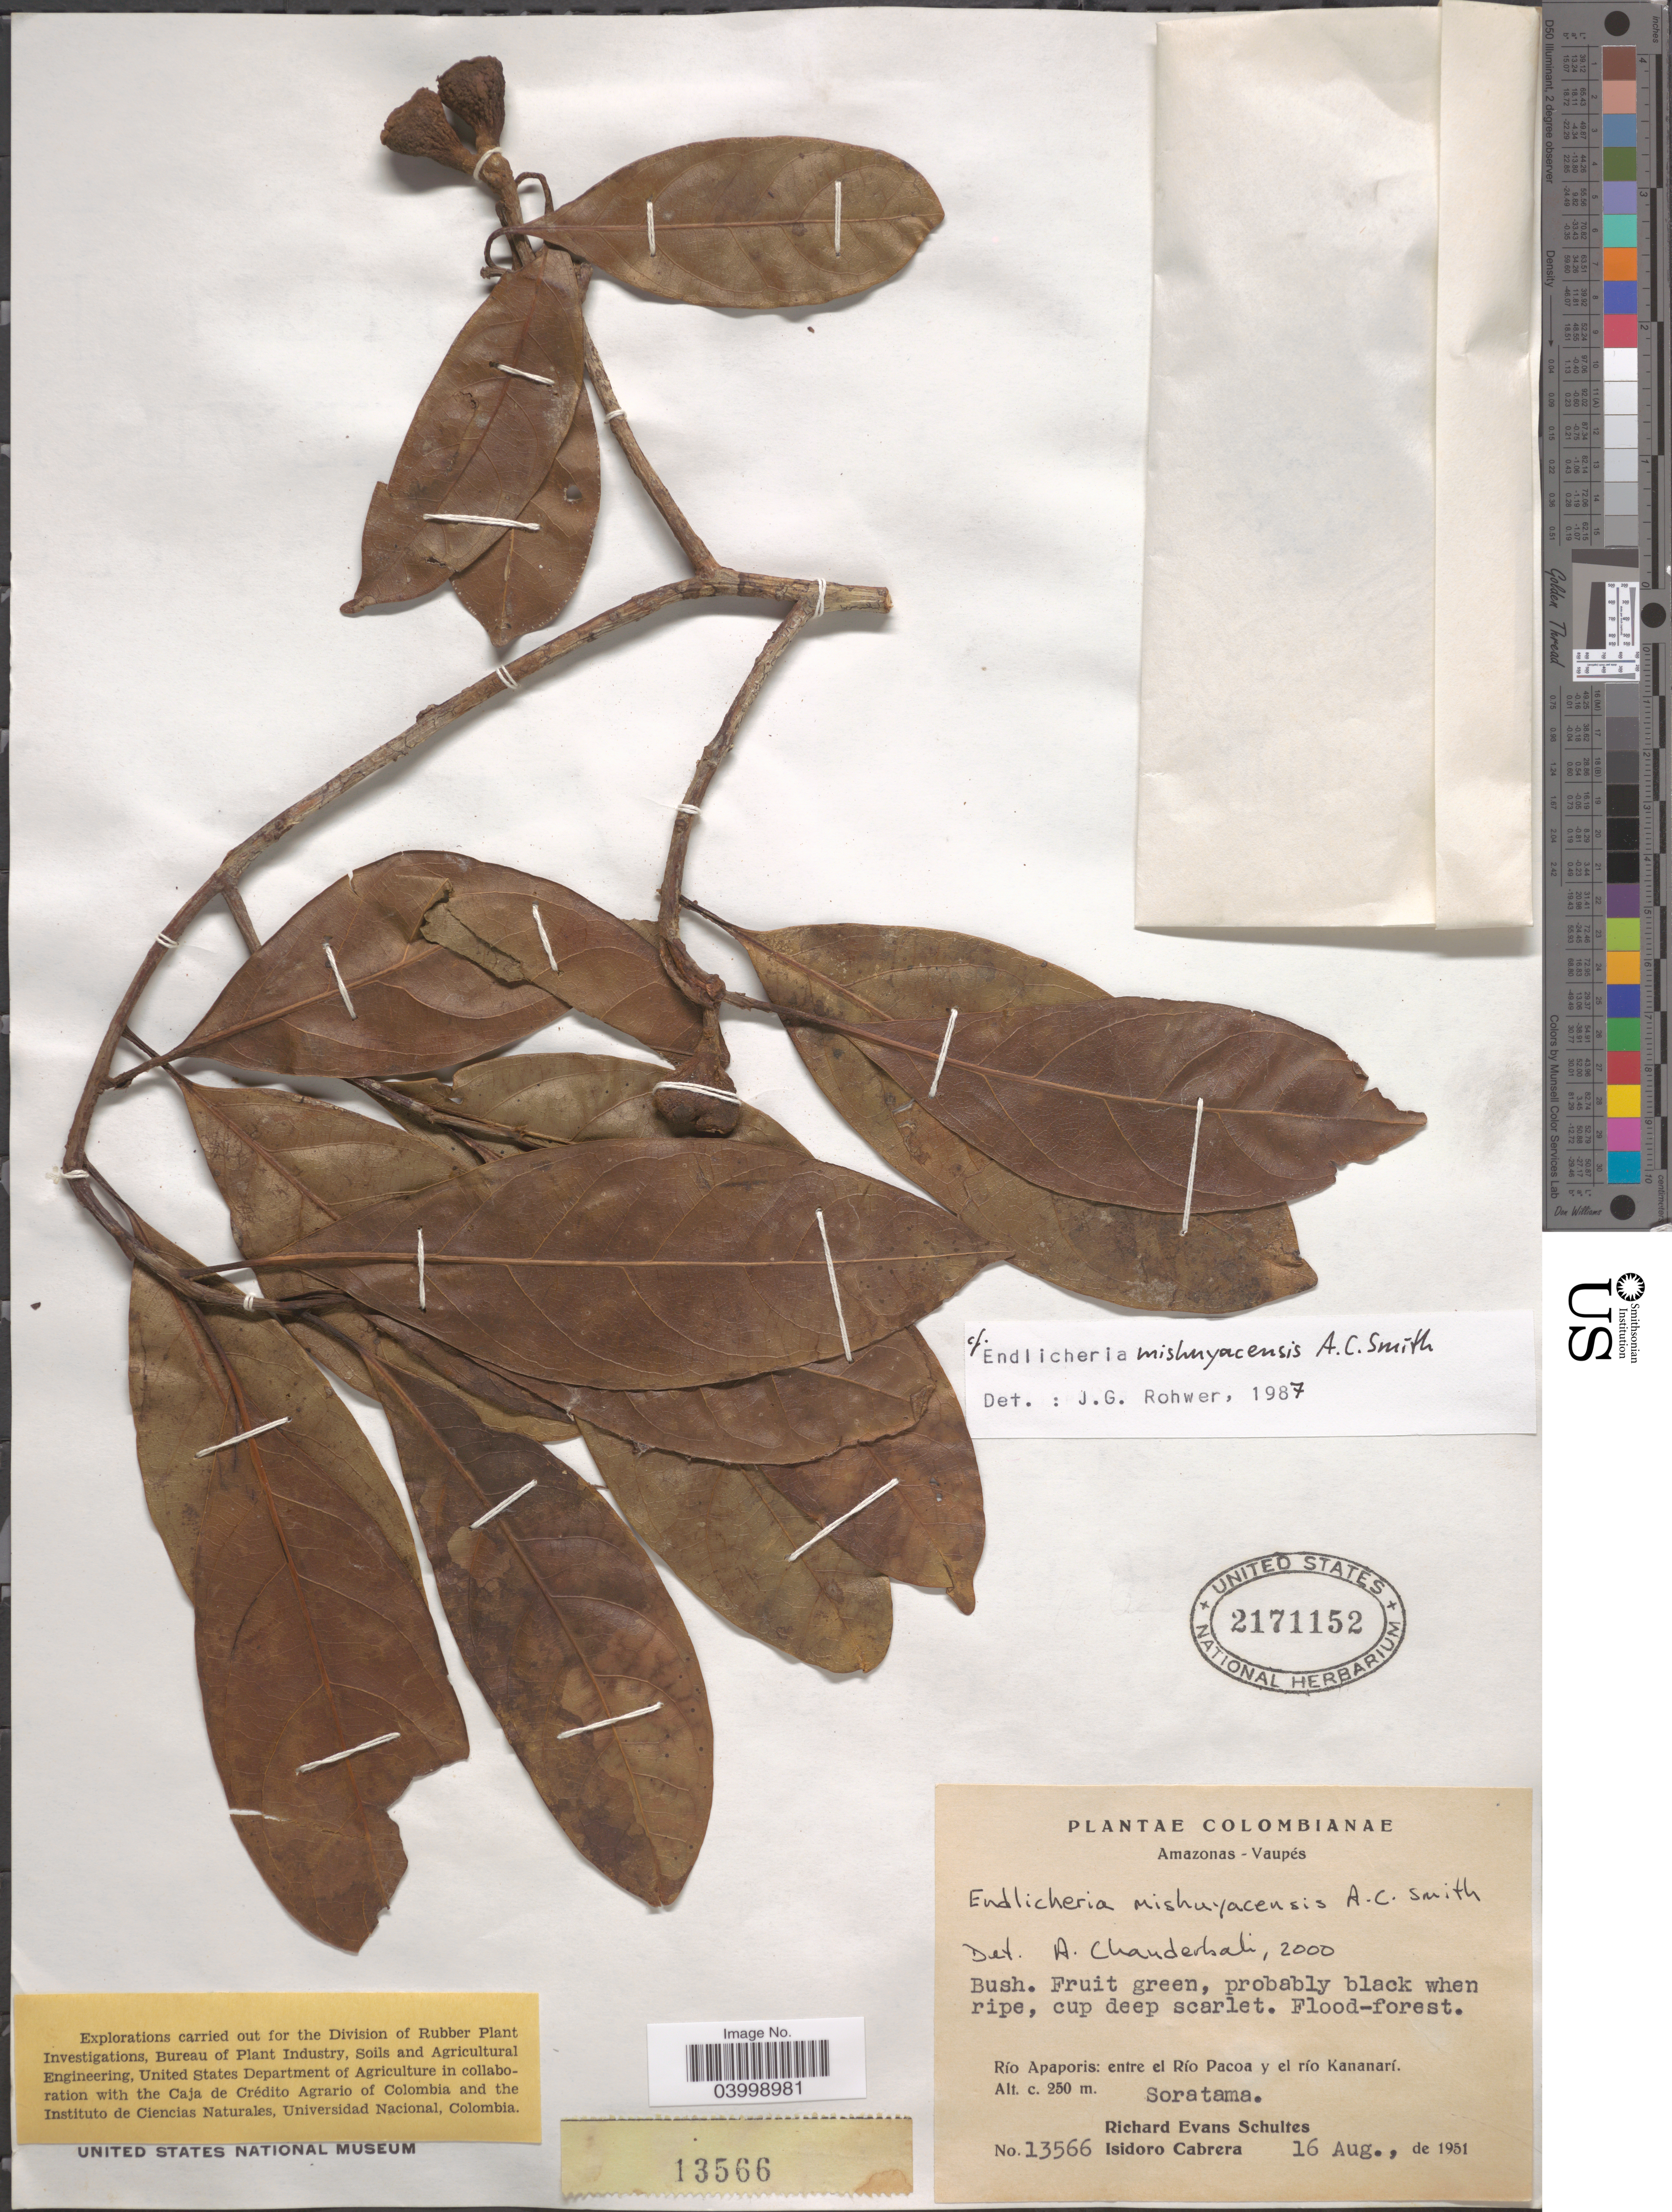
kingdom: Plantae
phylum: Tracheophyta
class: Magnoliopsida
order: Laurales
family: Lauraceae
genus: Endlicheria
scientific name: Endlicheria mishuyacensis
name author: A.C. Sm.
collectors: R. E. Schultes & I. Cabrera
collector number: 13566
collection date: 1951-08-16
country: Colombia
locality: Amazonas-Vaupés. Río Apaporis: entre el Río Pacoa y el río Kananarí. Soratama.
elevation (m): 250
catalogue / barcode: US 2171152